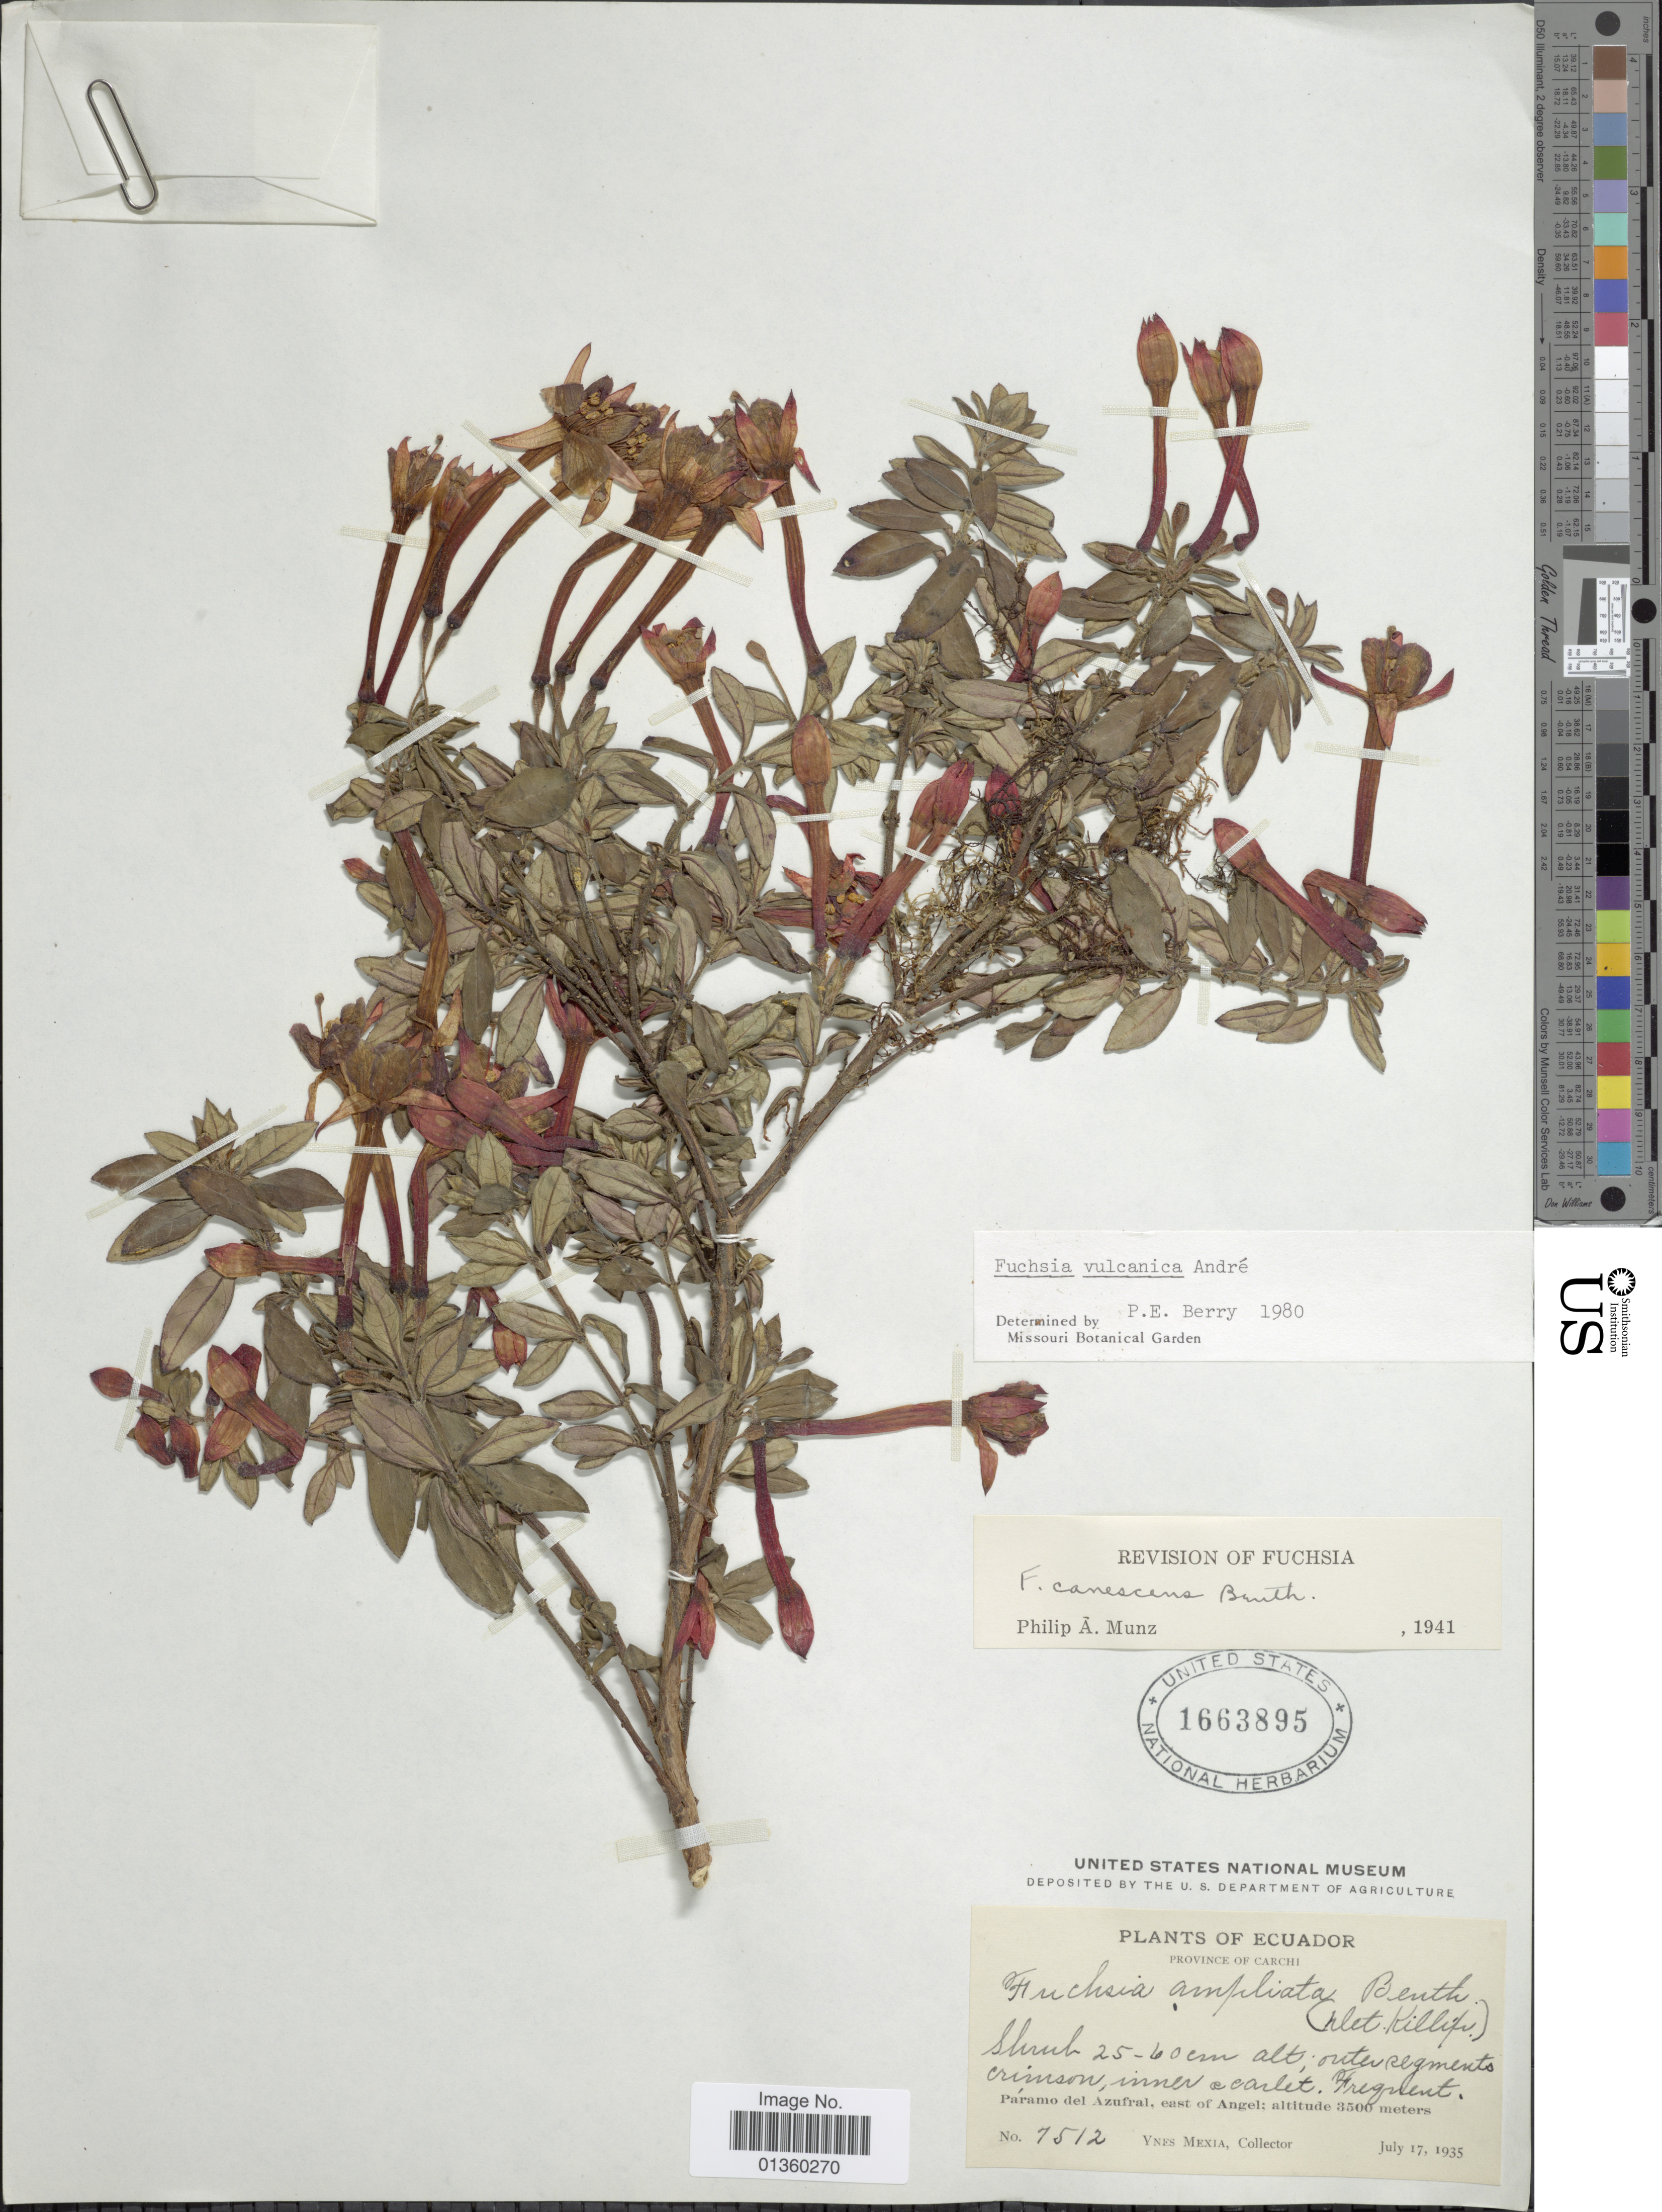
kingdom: Plantae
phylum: Tracheophyta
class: Magnoliopsida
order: Myrtales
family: Onagraceae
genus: Fuchsia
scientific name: Fuchsia vulcanica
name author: André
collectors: Y. Mexia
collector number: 7512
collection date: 1935-07-17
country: Ecuador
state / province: Carchi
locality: Páramo del Azufral, east of Angel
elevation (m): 3500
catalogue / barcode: US 1663895